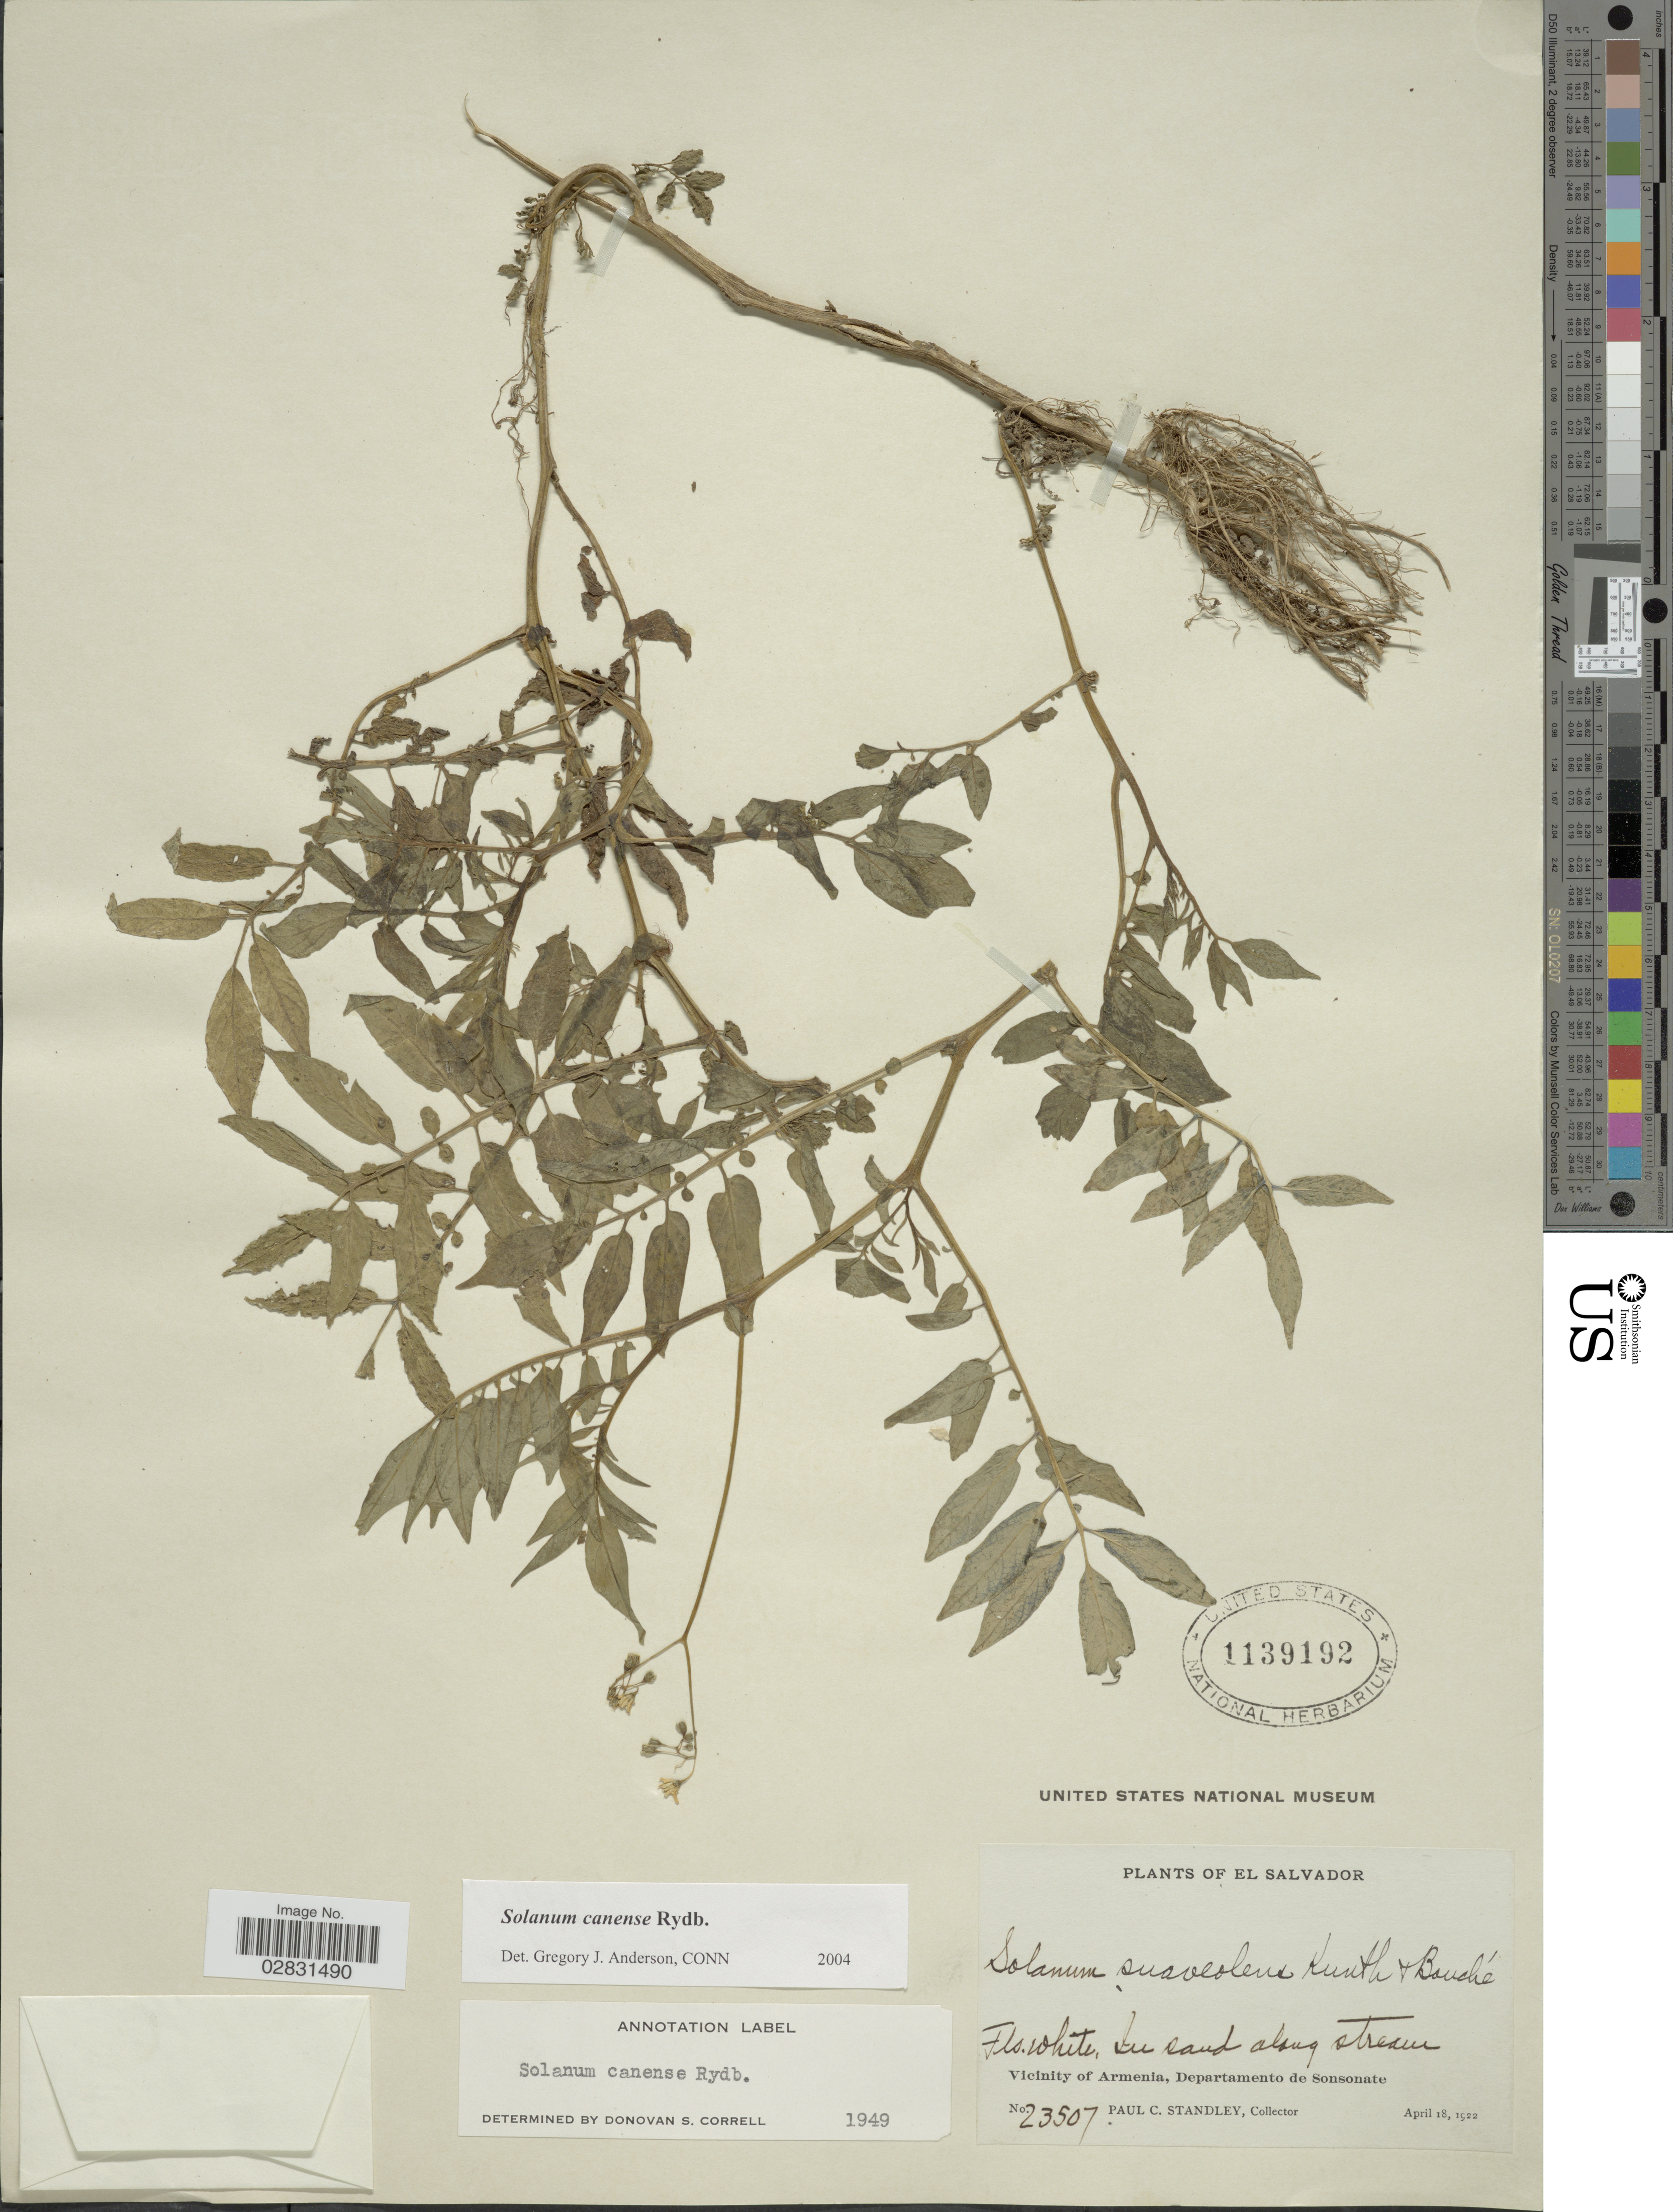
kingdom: Plantae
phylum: Tracheophyta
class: Magnoliopsida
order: Solanales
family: Solanaceae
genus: Solanum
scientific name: Solanum canense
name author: Rydb.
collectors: P. C. Standley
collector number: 23507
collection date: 1922-04-18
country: El Salvador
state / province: Sonsonate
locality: Vicinity of Armenia, Departamento de Sonsonate.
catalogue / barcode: US 1139192